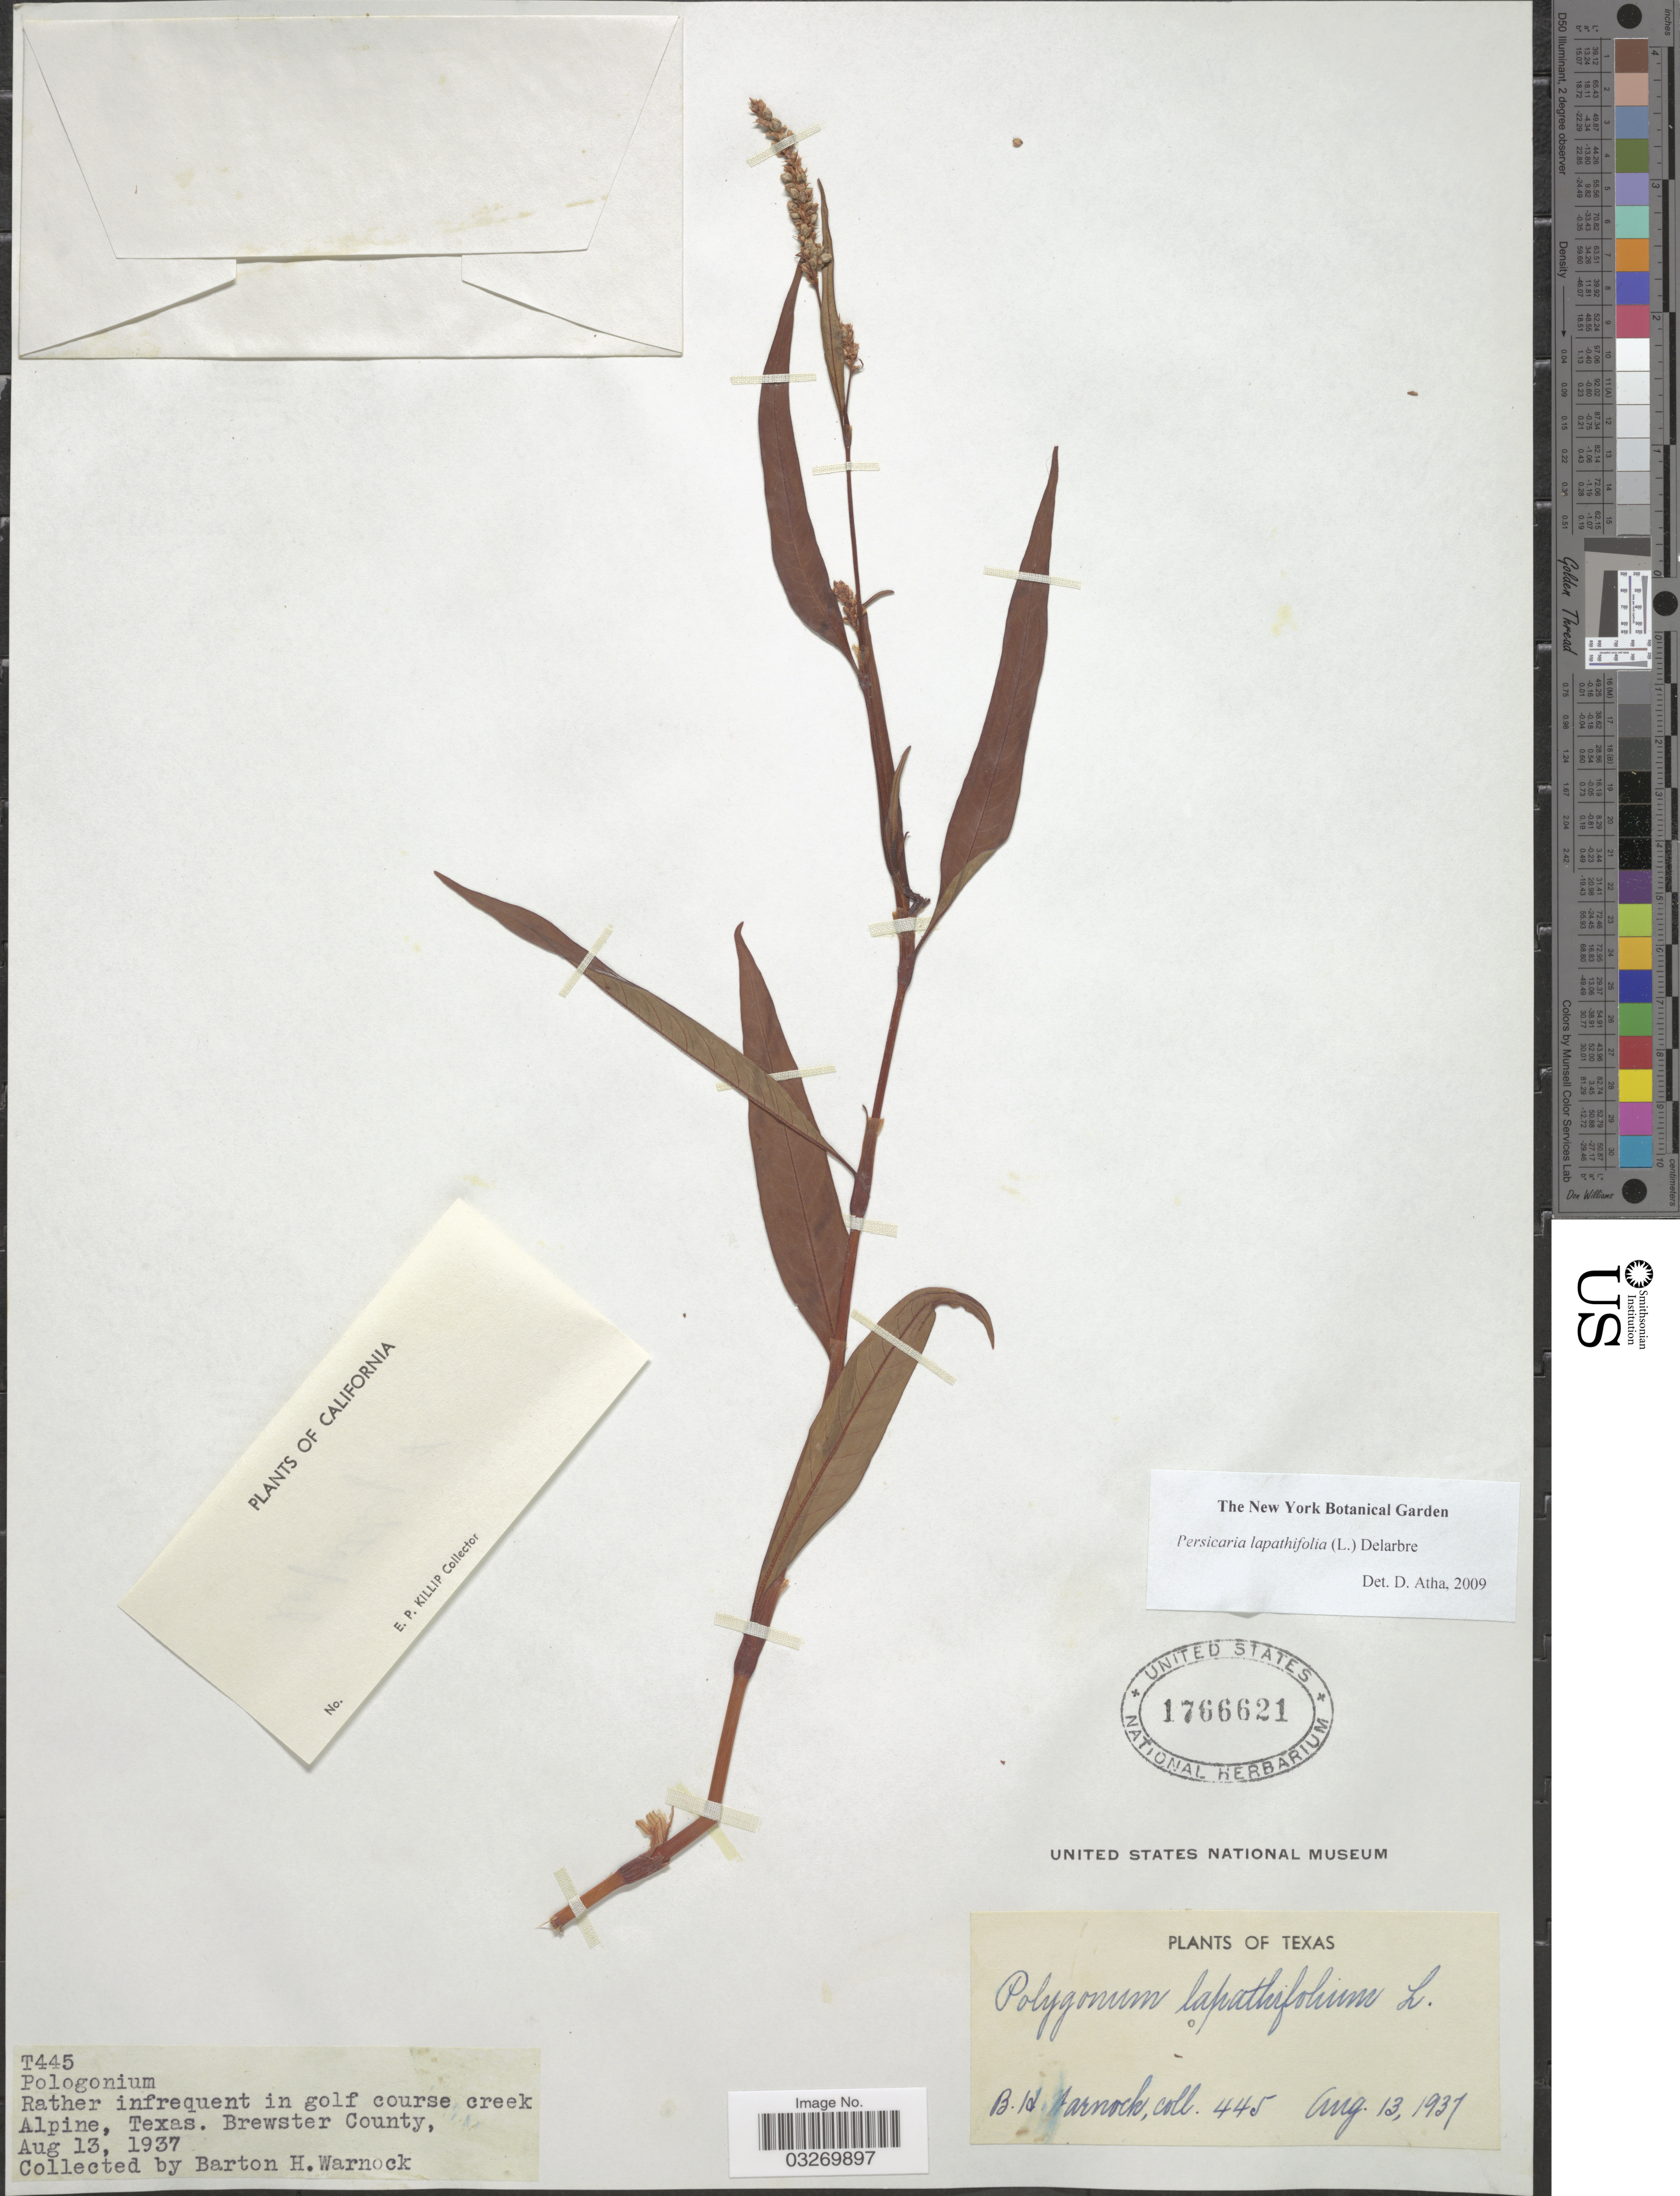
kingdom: Plantae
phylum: Tracheophyta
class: Magnoliopsida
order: Caryophyllales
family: Polygonaceae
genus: Persicaria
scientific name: Persicaria lapathifolia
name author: (L.) Delarbre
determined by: Atha, D. E.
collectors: B. H. Warnock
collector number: T445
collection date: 1937-08-13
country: United States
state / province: Texas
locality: Rather infrequent in golf course creek. Alpine. Brewster County.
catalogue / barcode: US 1766621